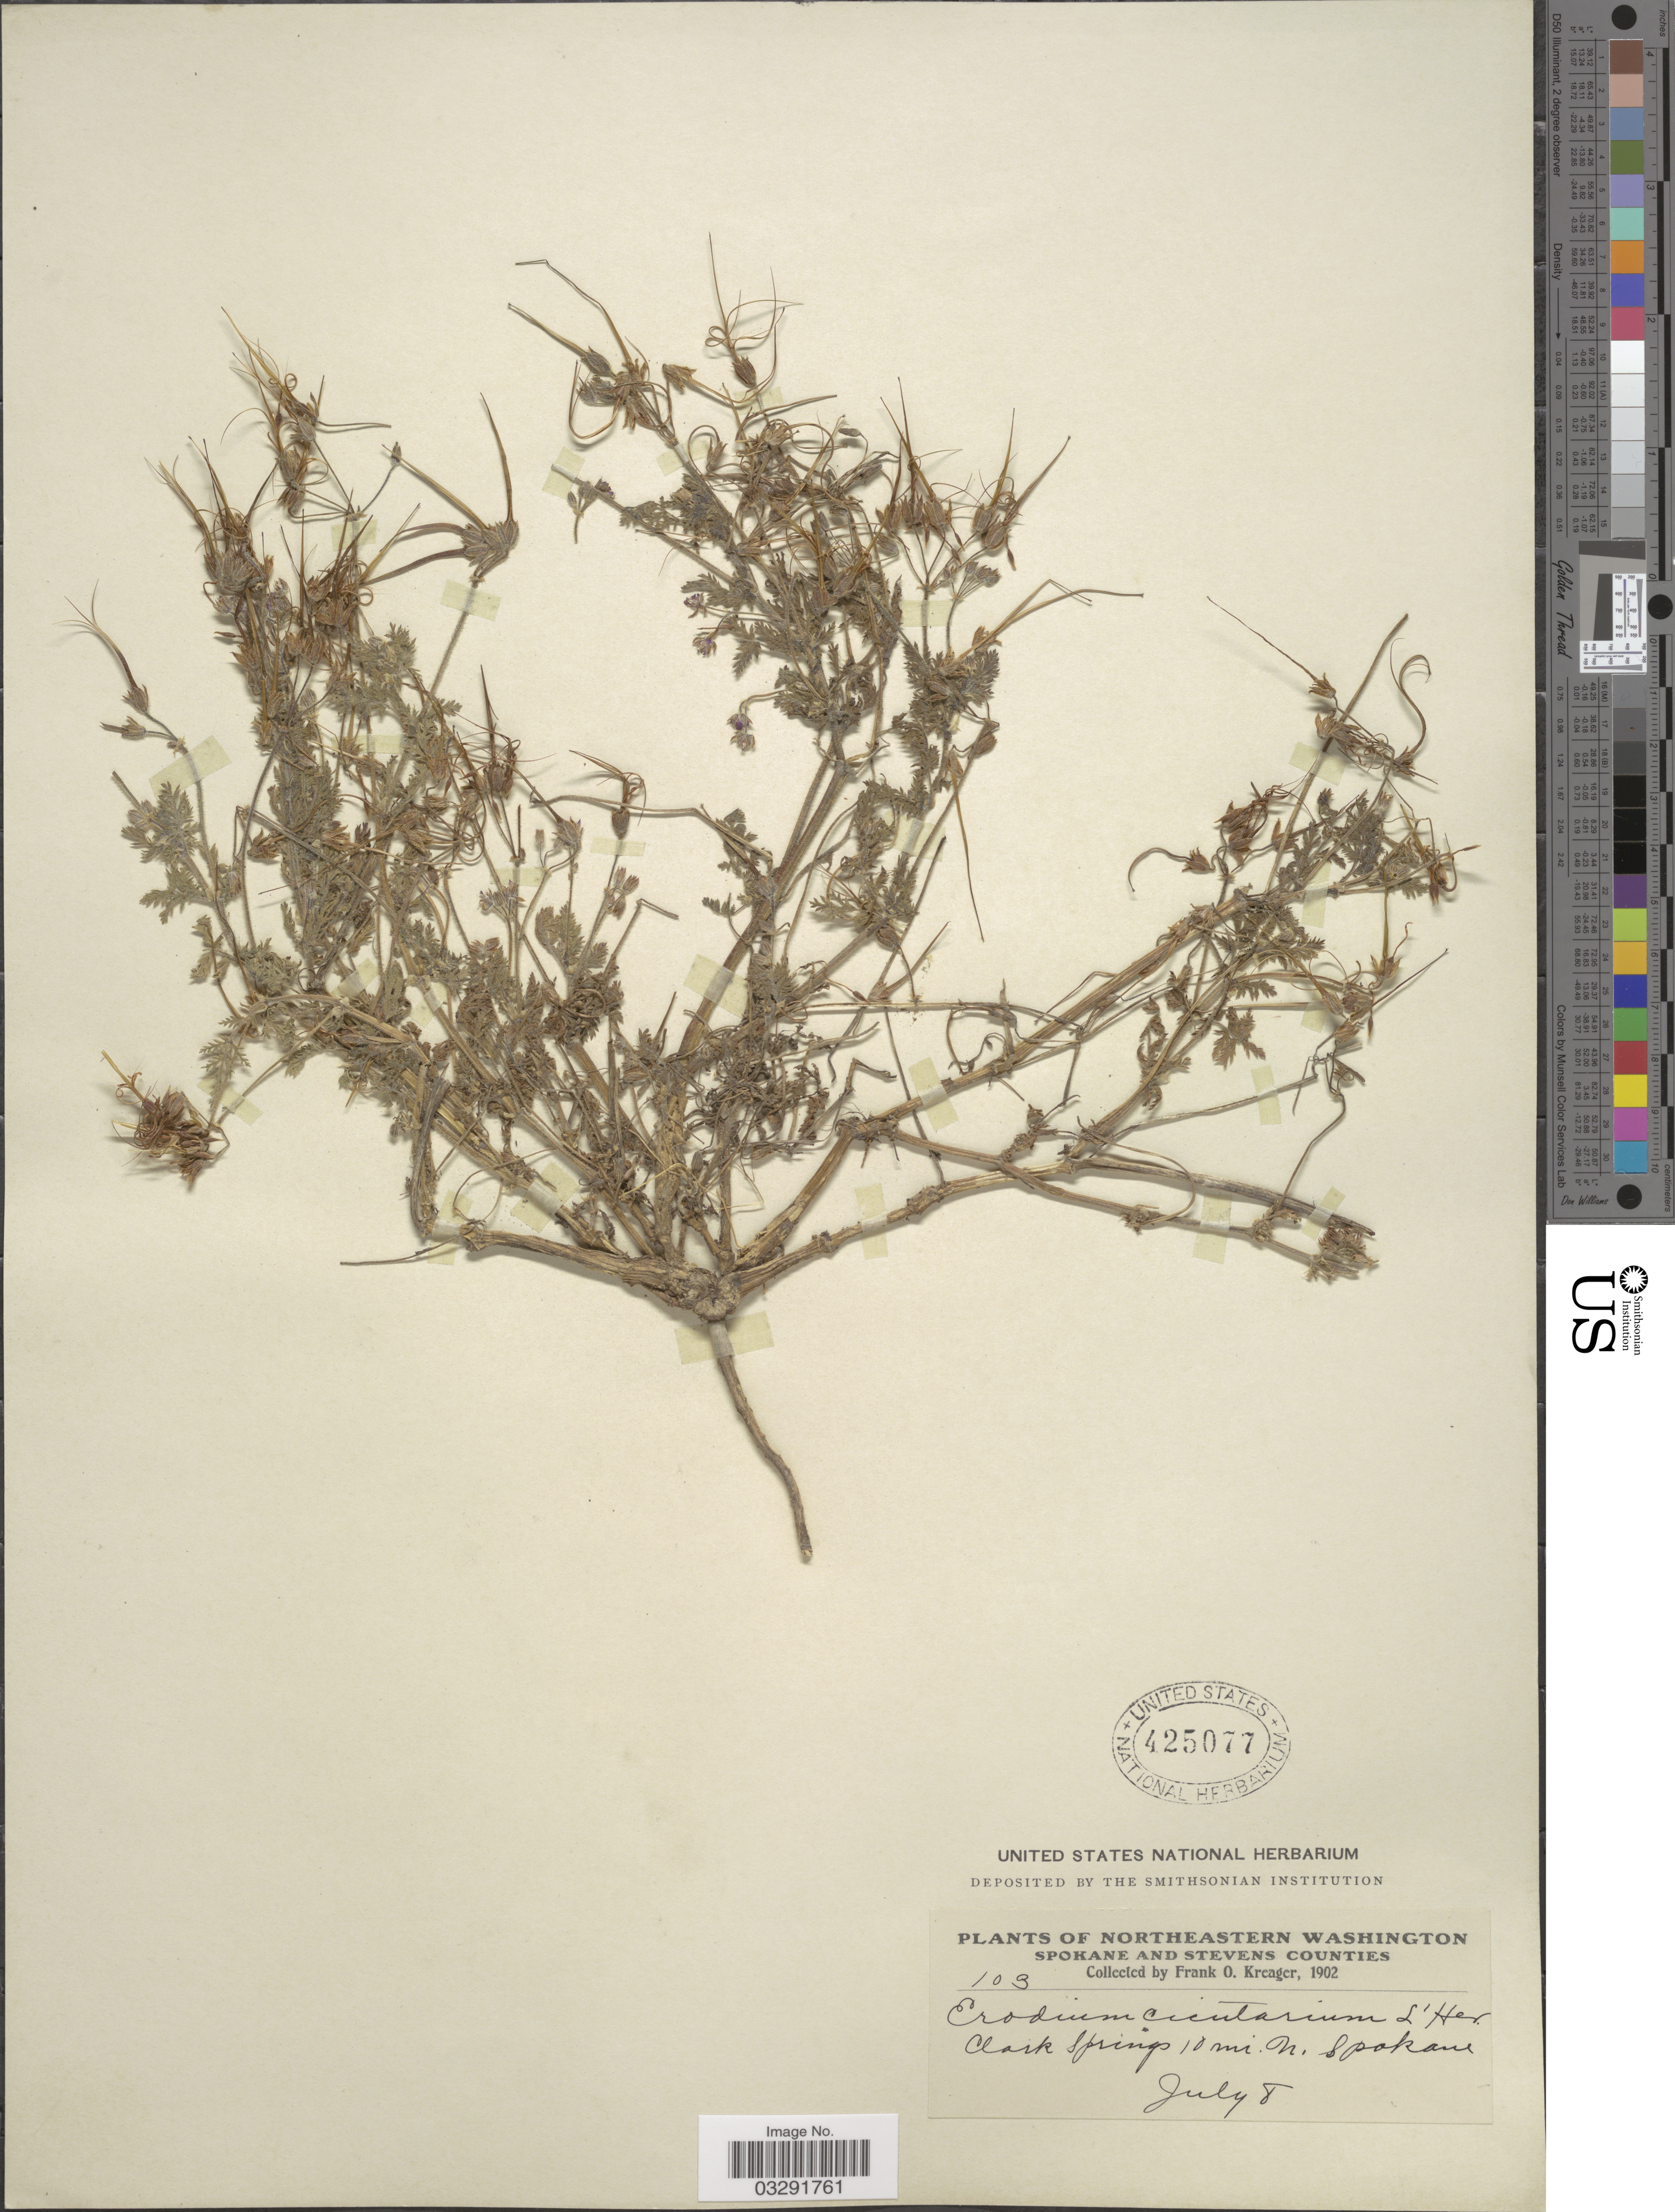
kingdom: Plantae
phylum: Tracheophyta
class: Magnoliopsida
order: Geraniales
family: Geraniaceae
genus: Erodium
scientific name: Erodium cicutarium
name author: (L.) L'Hér.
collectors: F. Kreager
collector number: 103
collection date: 1902-07-08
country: United States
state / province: Washington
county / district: Spokane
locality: Northeastern Washington. Clark Springs 10 mi. N. Spokane.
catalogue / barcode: US 425077